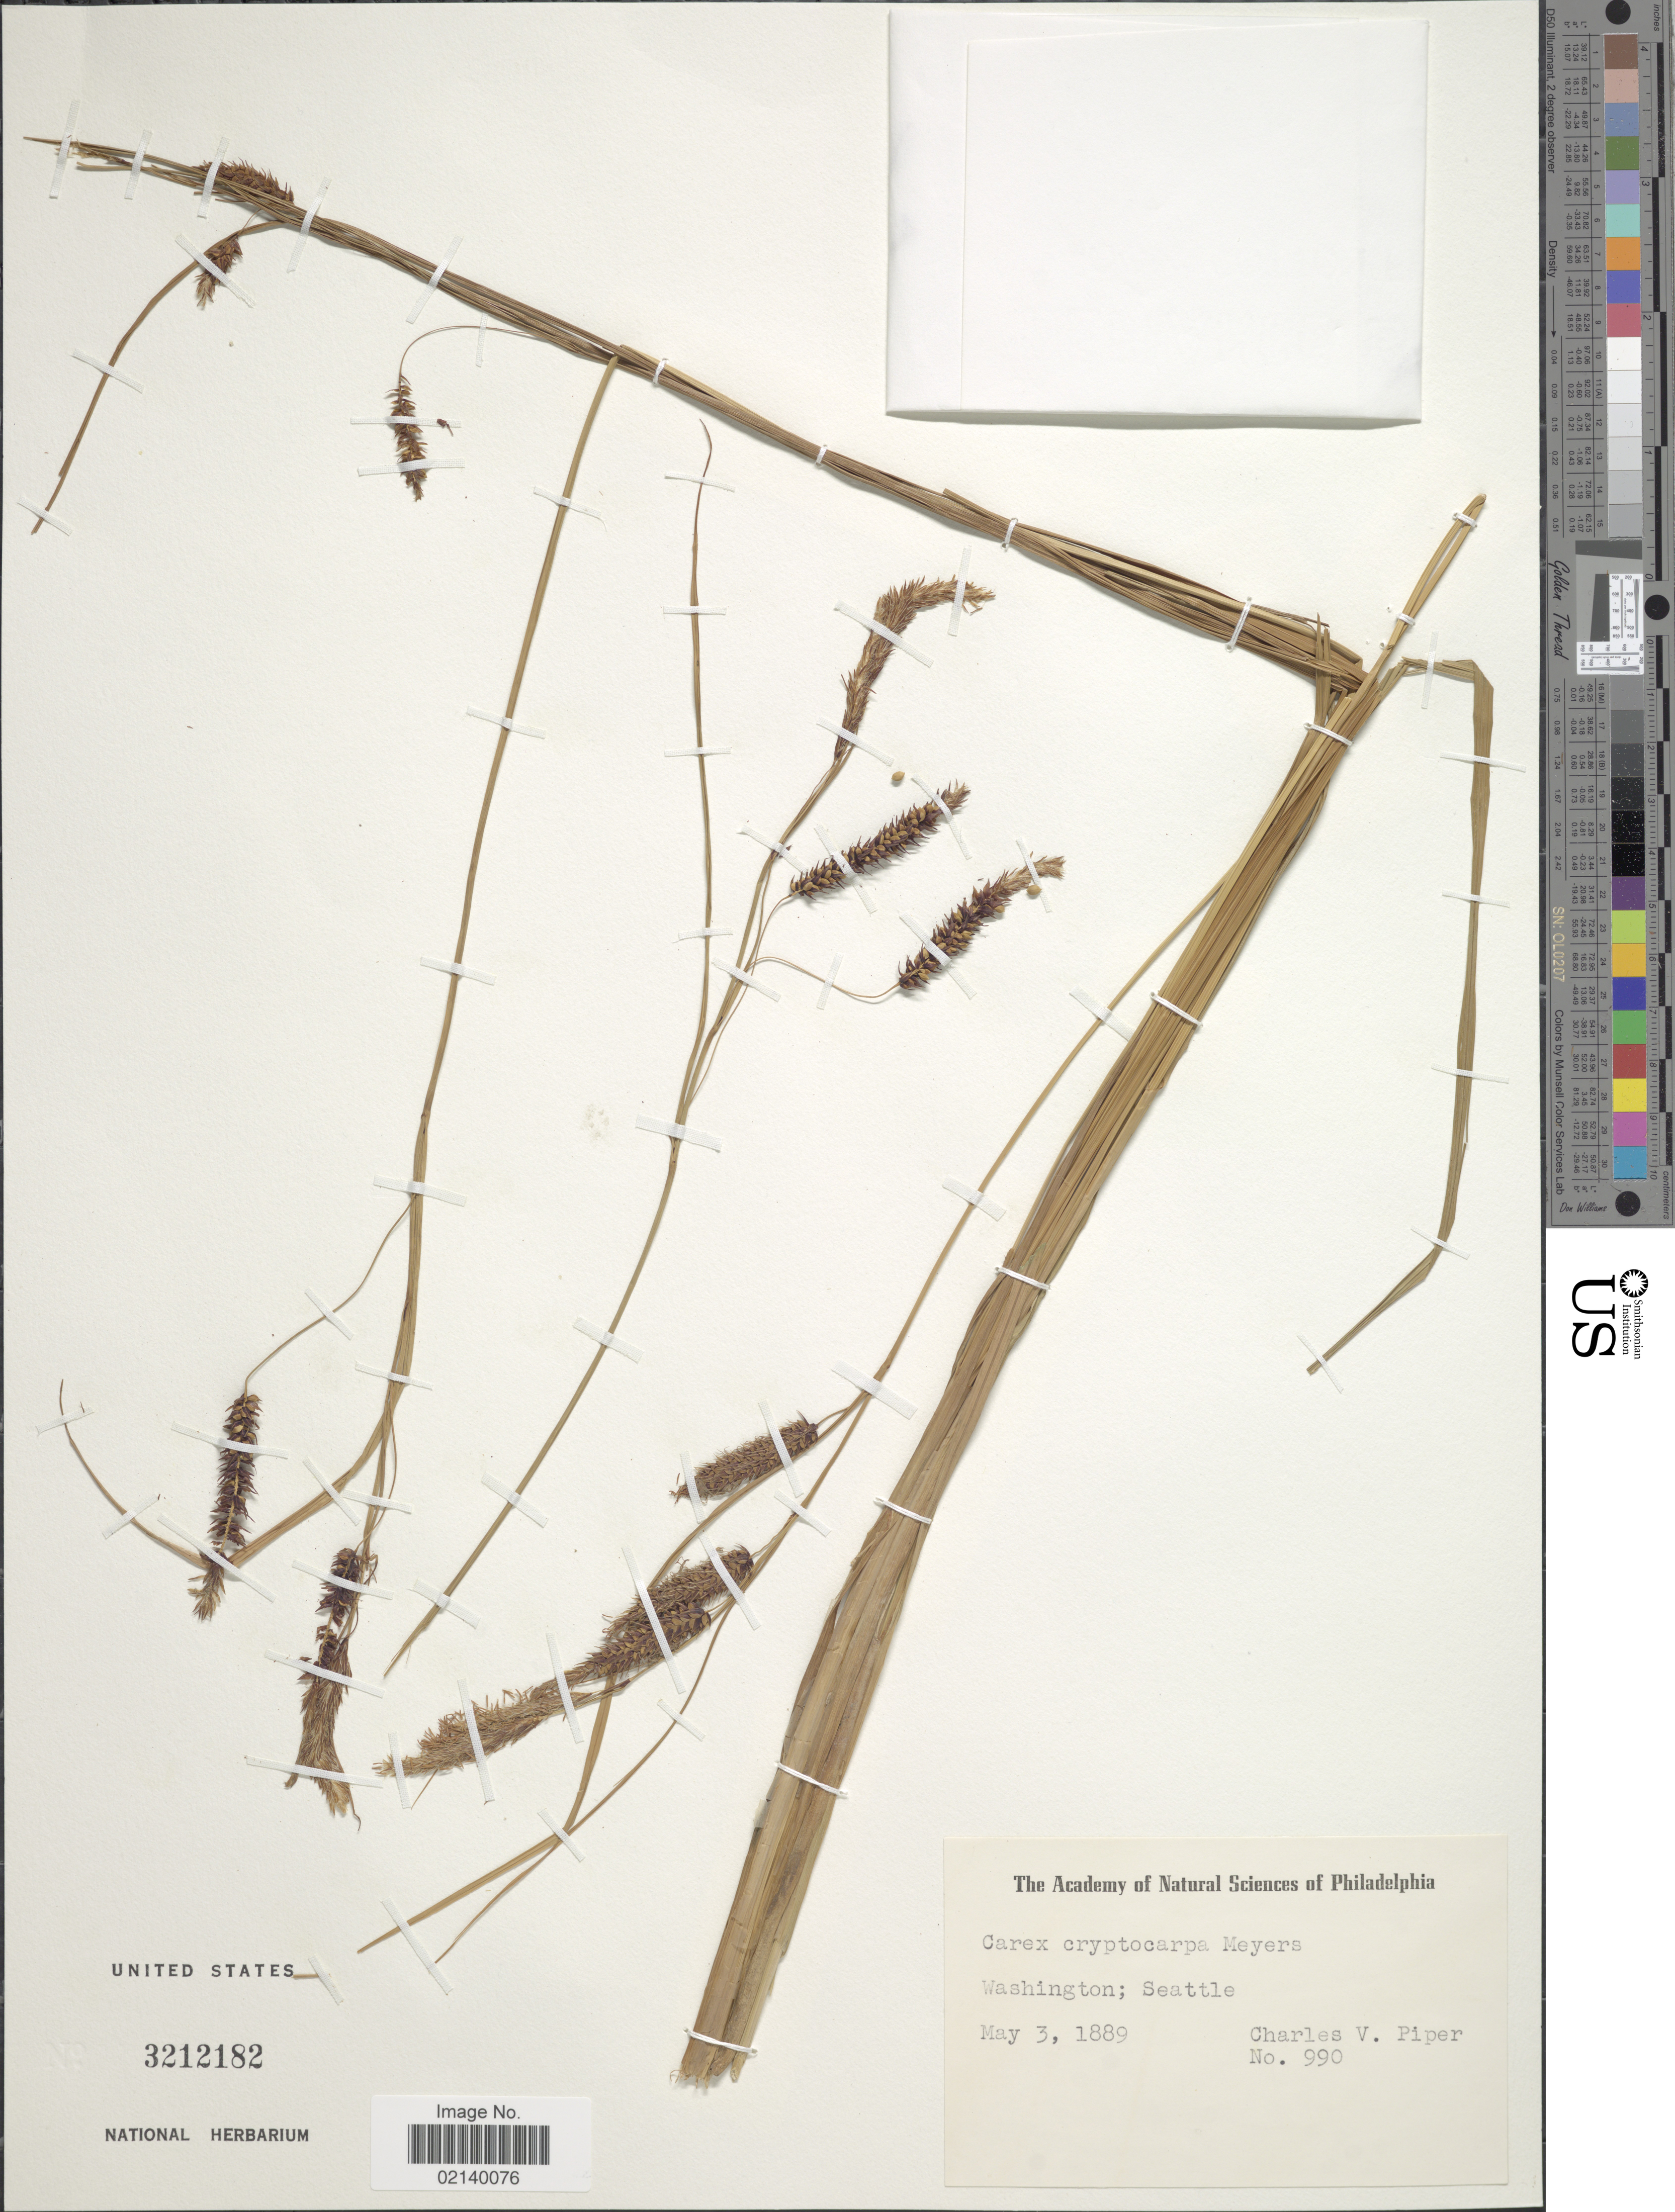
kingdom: Plantae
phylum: Tracheophyta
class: Liliopsida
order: Poales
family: Cyperaceae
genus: Carex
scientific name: Carex sp.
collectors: C. V. Piper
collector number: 990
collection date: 1889-05-03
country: United States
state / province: Washington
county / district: King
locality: Seattle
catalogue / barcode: US 3212182